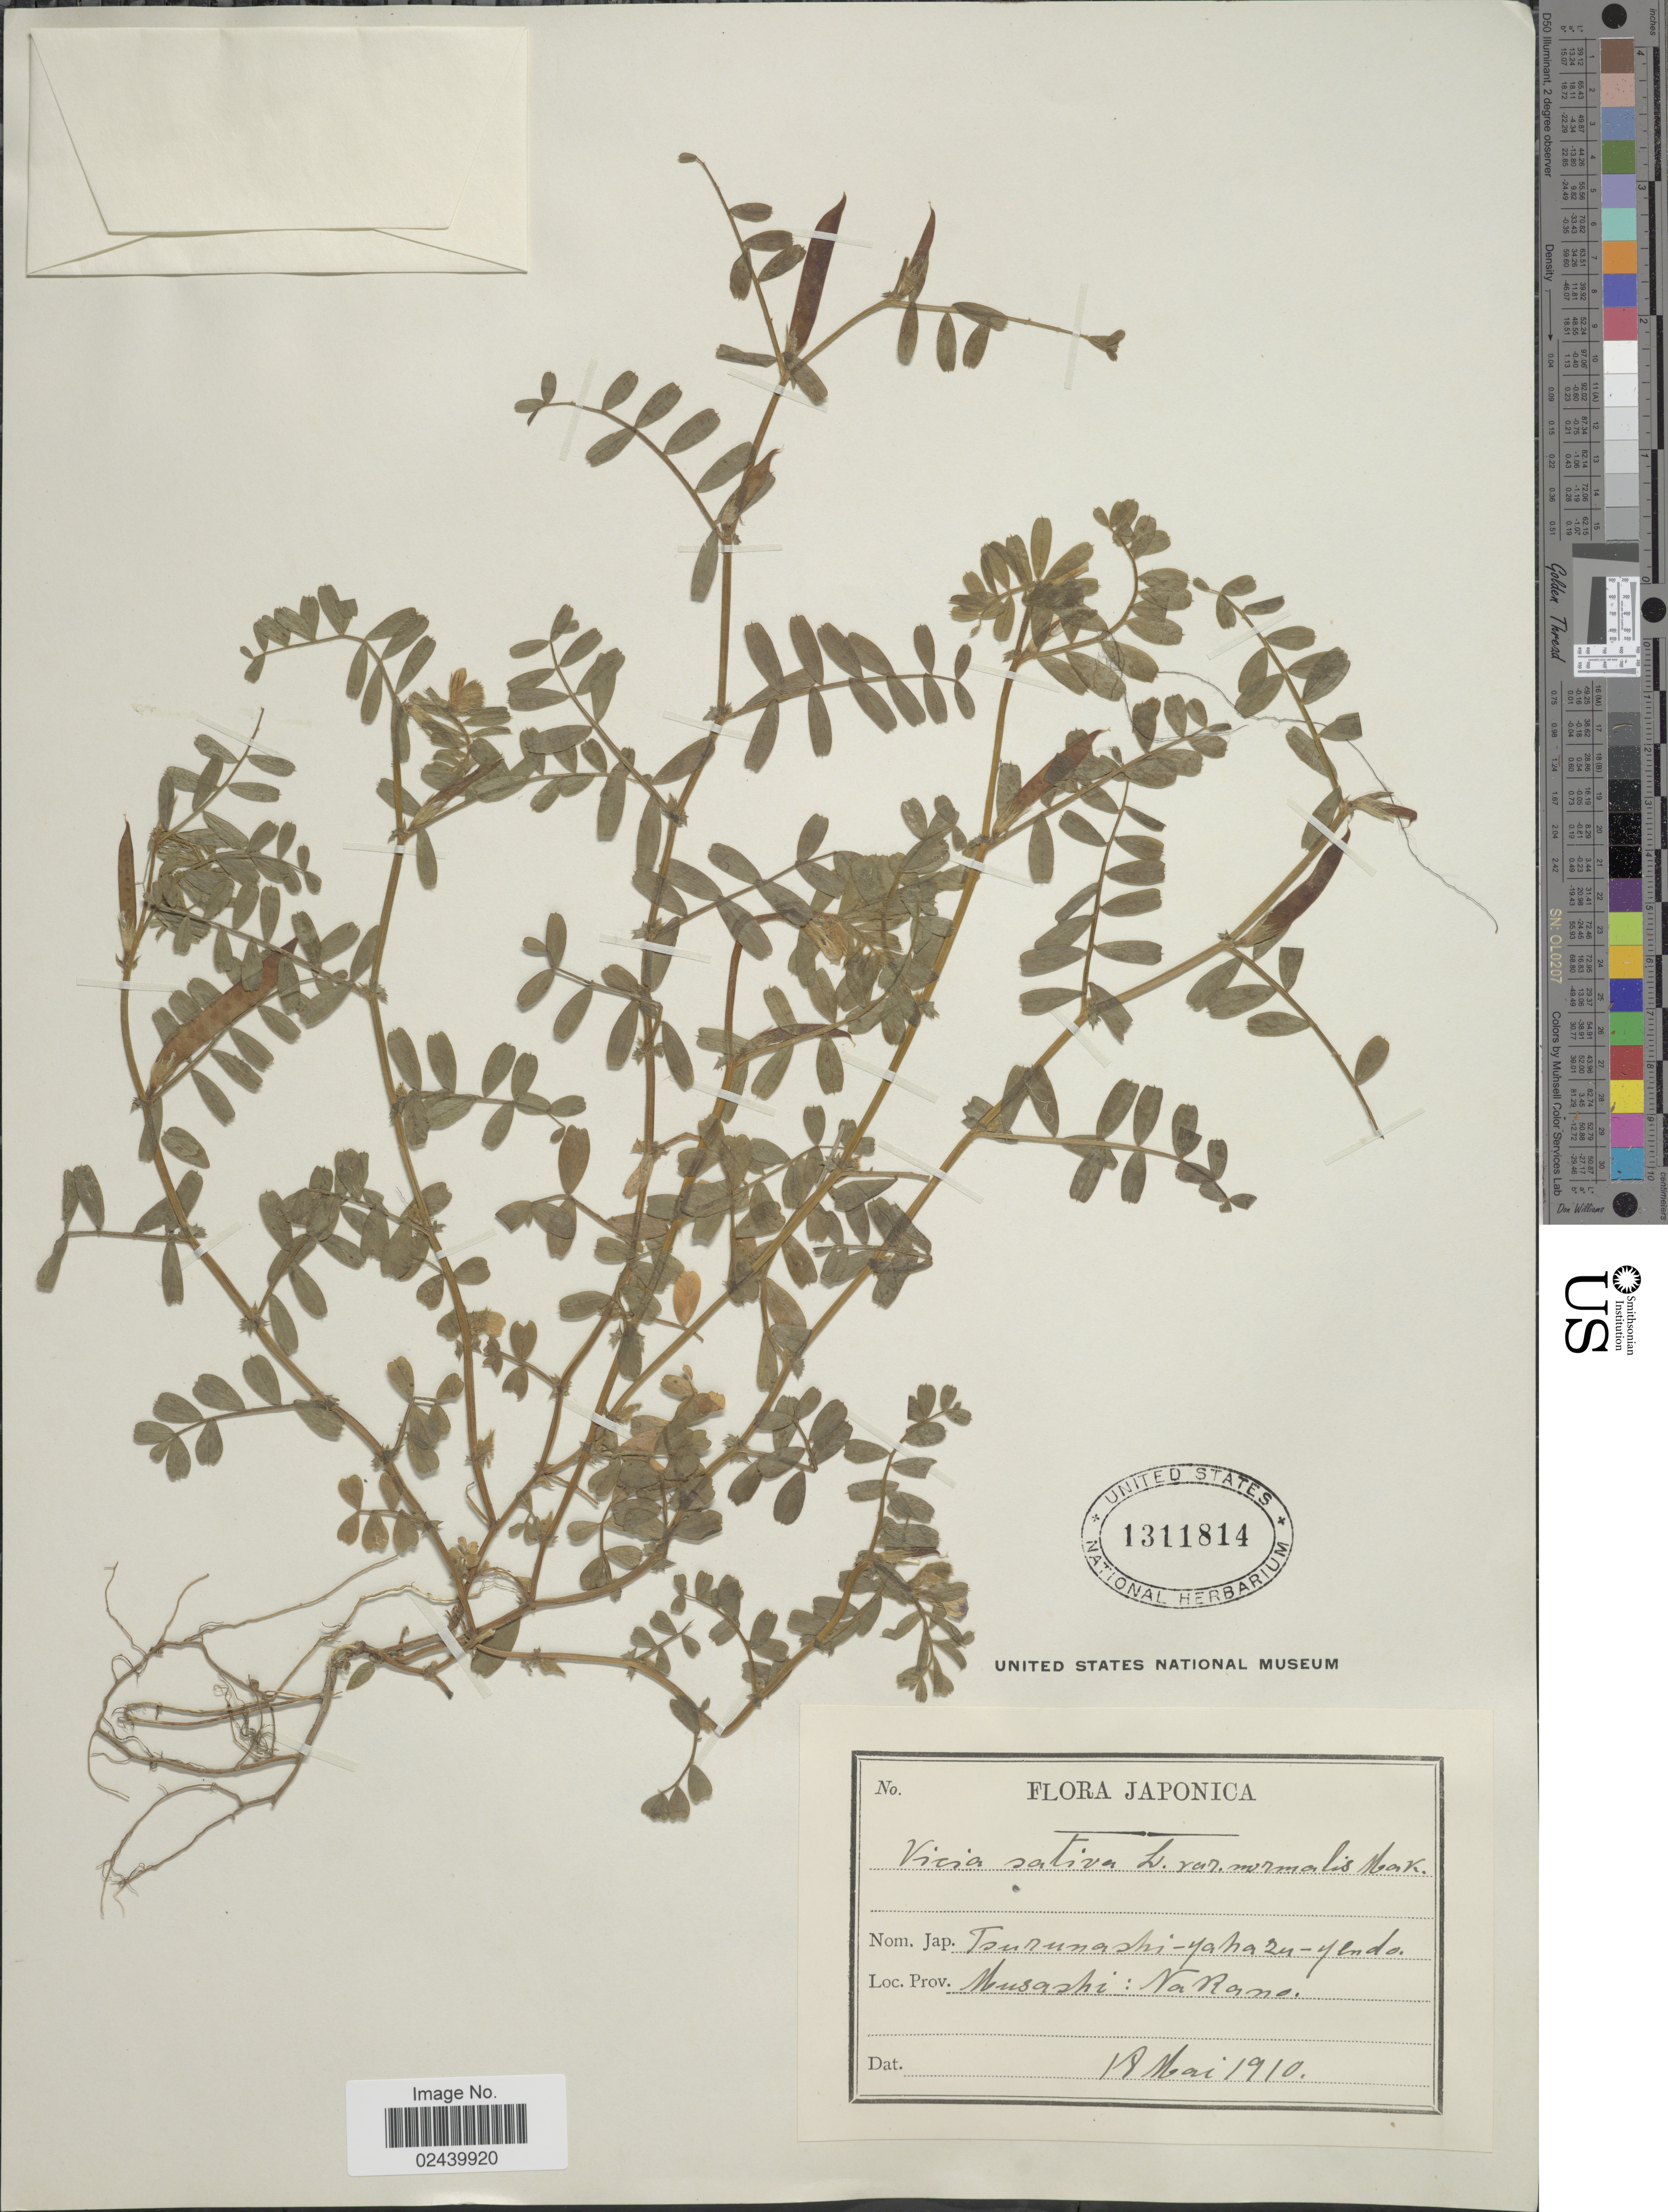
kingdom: Plantae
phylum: Tracheophyta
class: Magnoliopsida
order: Fabales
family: Fabaceae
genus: Vicia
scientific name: Vicia sativa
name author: L.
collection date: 1910-05-18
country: Japan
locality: Musashi: Nakano.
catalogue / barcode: US 1311814